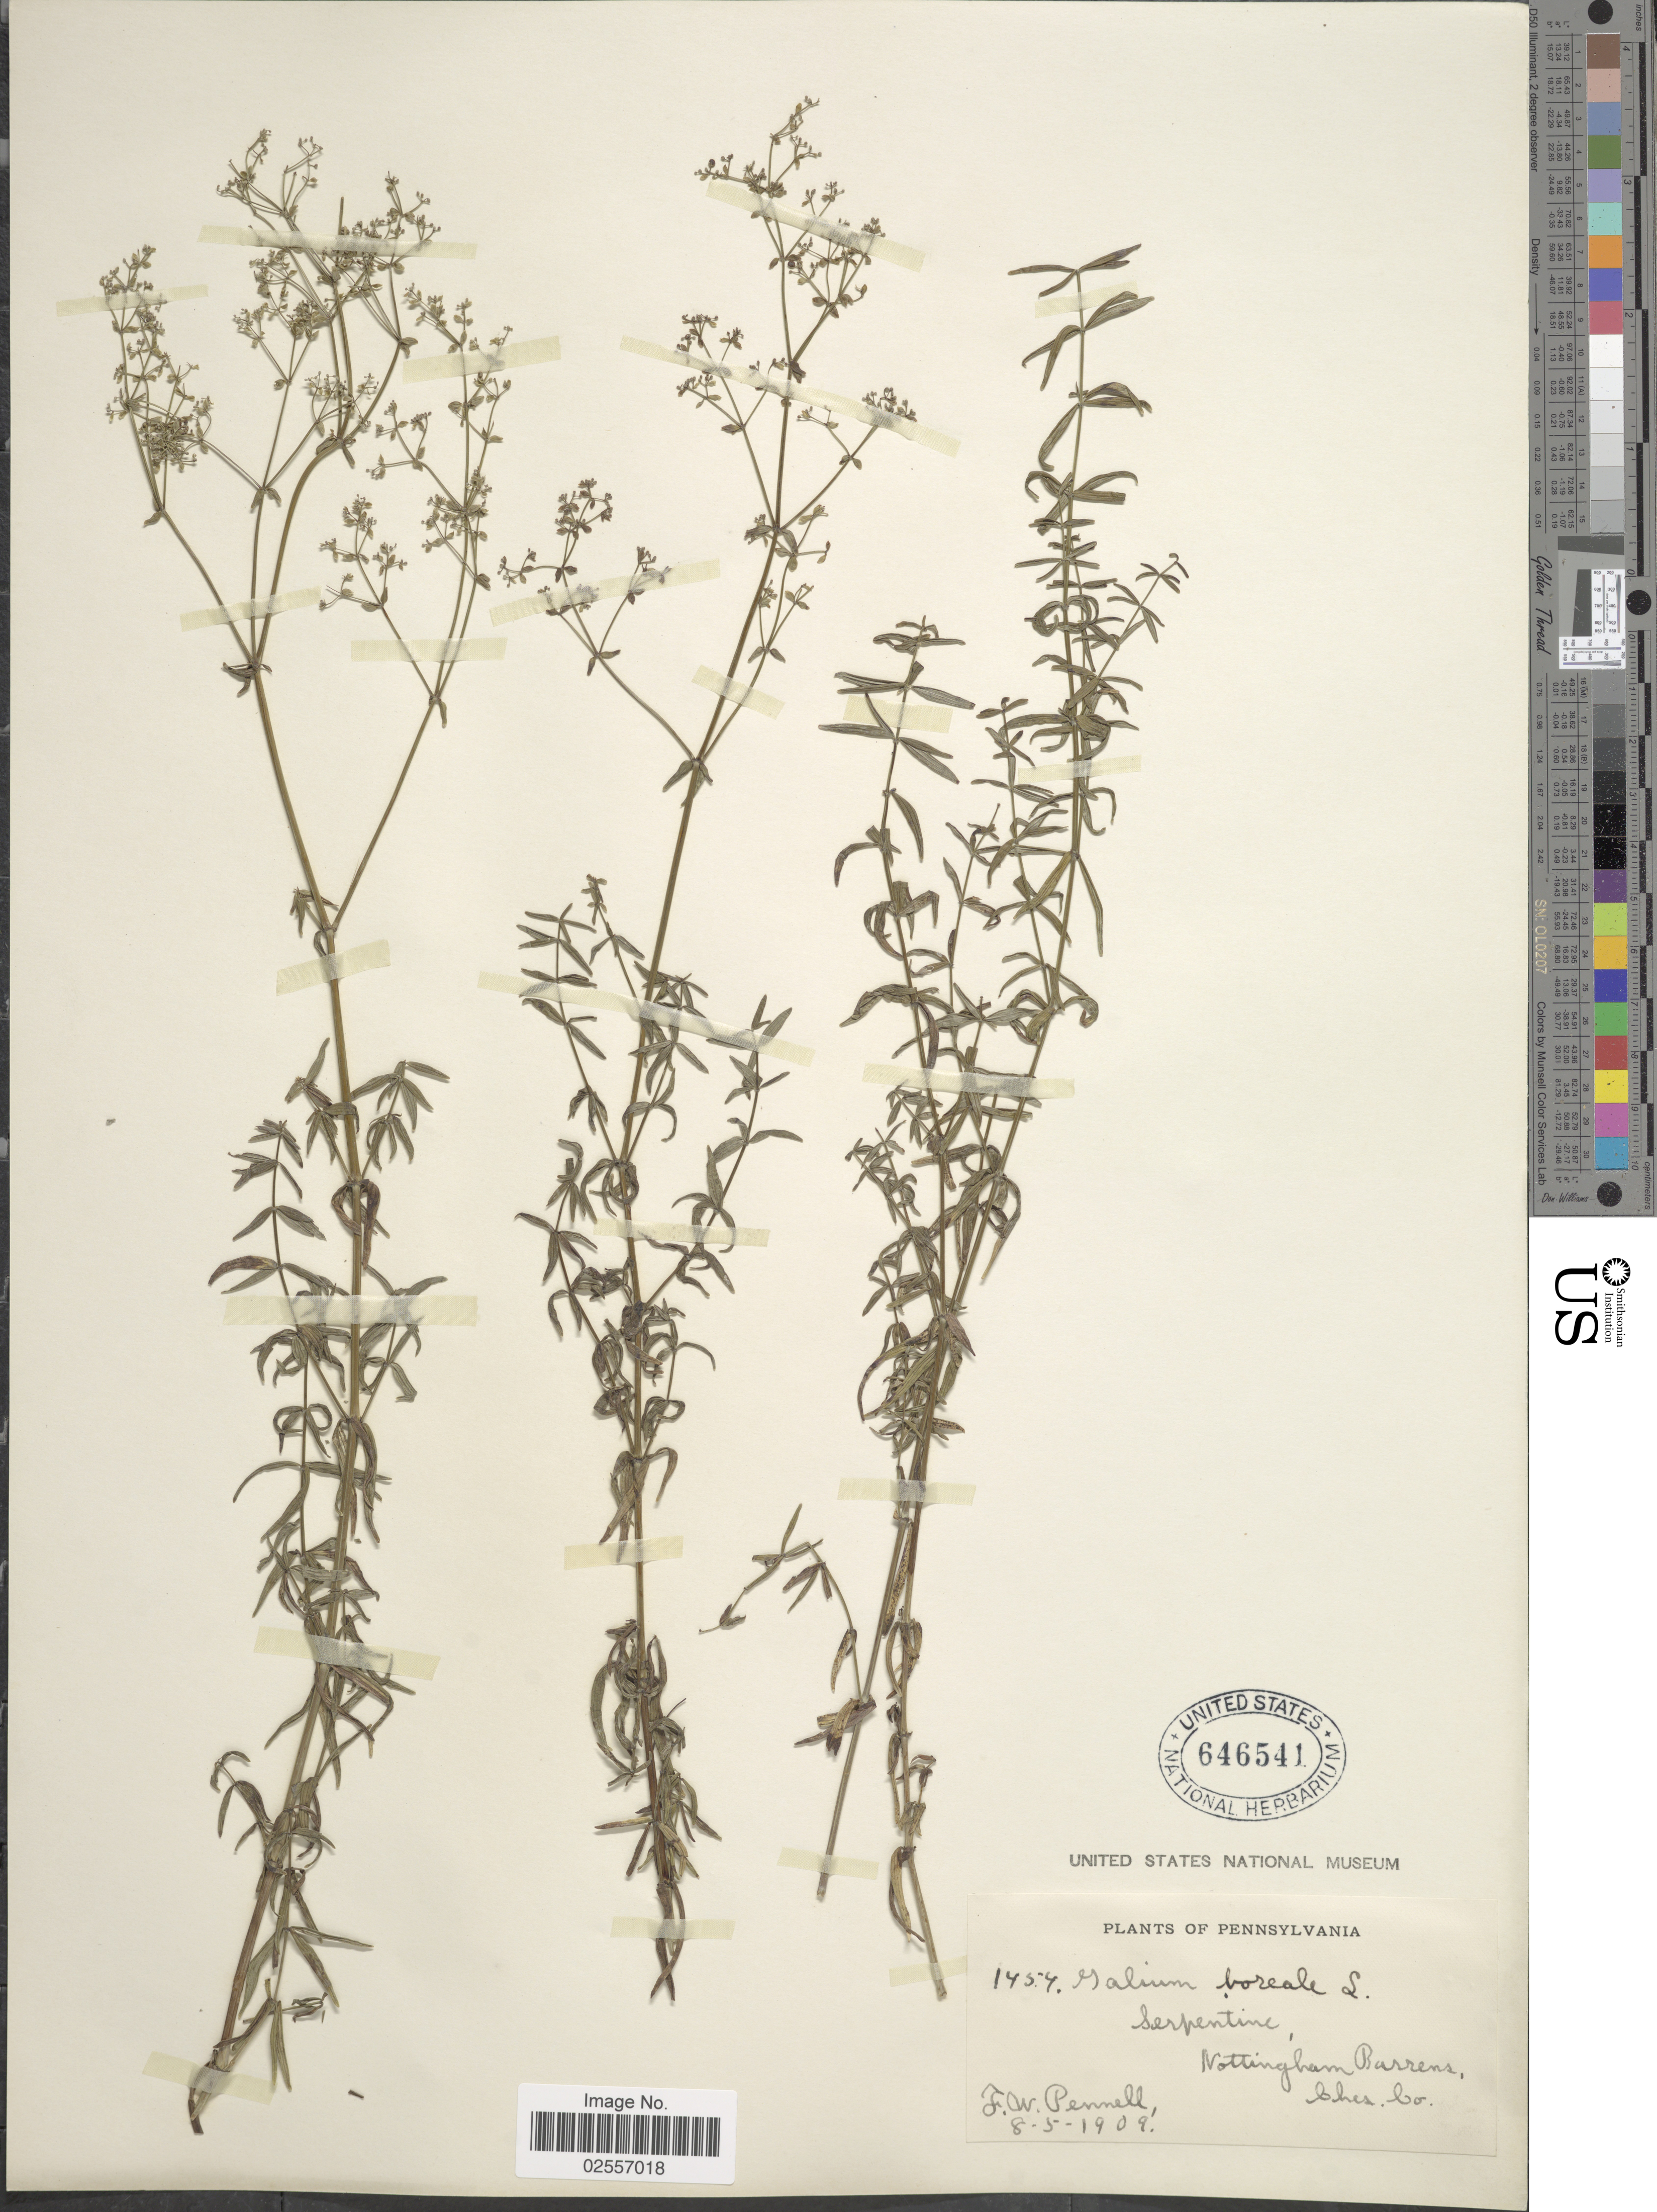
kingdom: Plantae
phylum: Tracheophyta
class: Magnoliopsida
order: Gentianales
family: Rubiaceae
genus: Galium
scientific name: Galium boreale L.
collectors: F. W. Pennell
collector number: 1454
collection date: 1909-08-05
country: United States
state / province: Pennsylvania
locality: Serpentine, Nottingham Barrens, Ches. Co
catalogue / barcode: US 646541